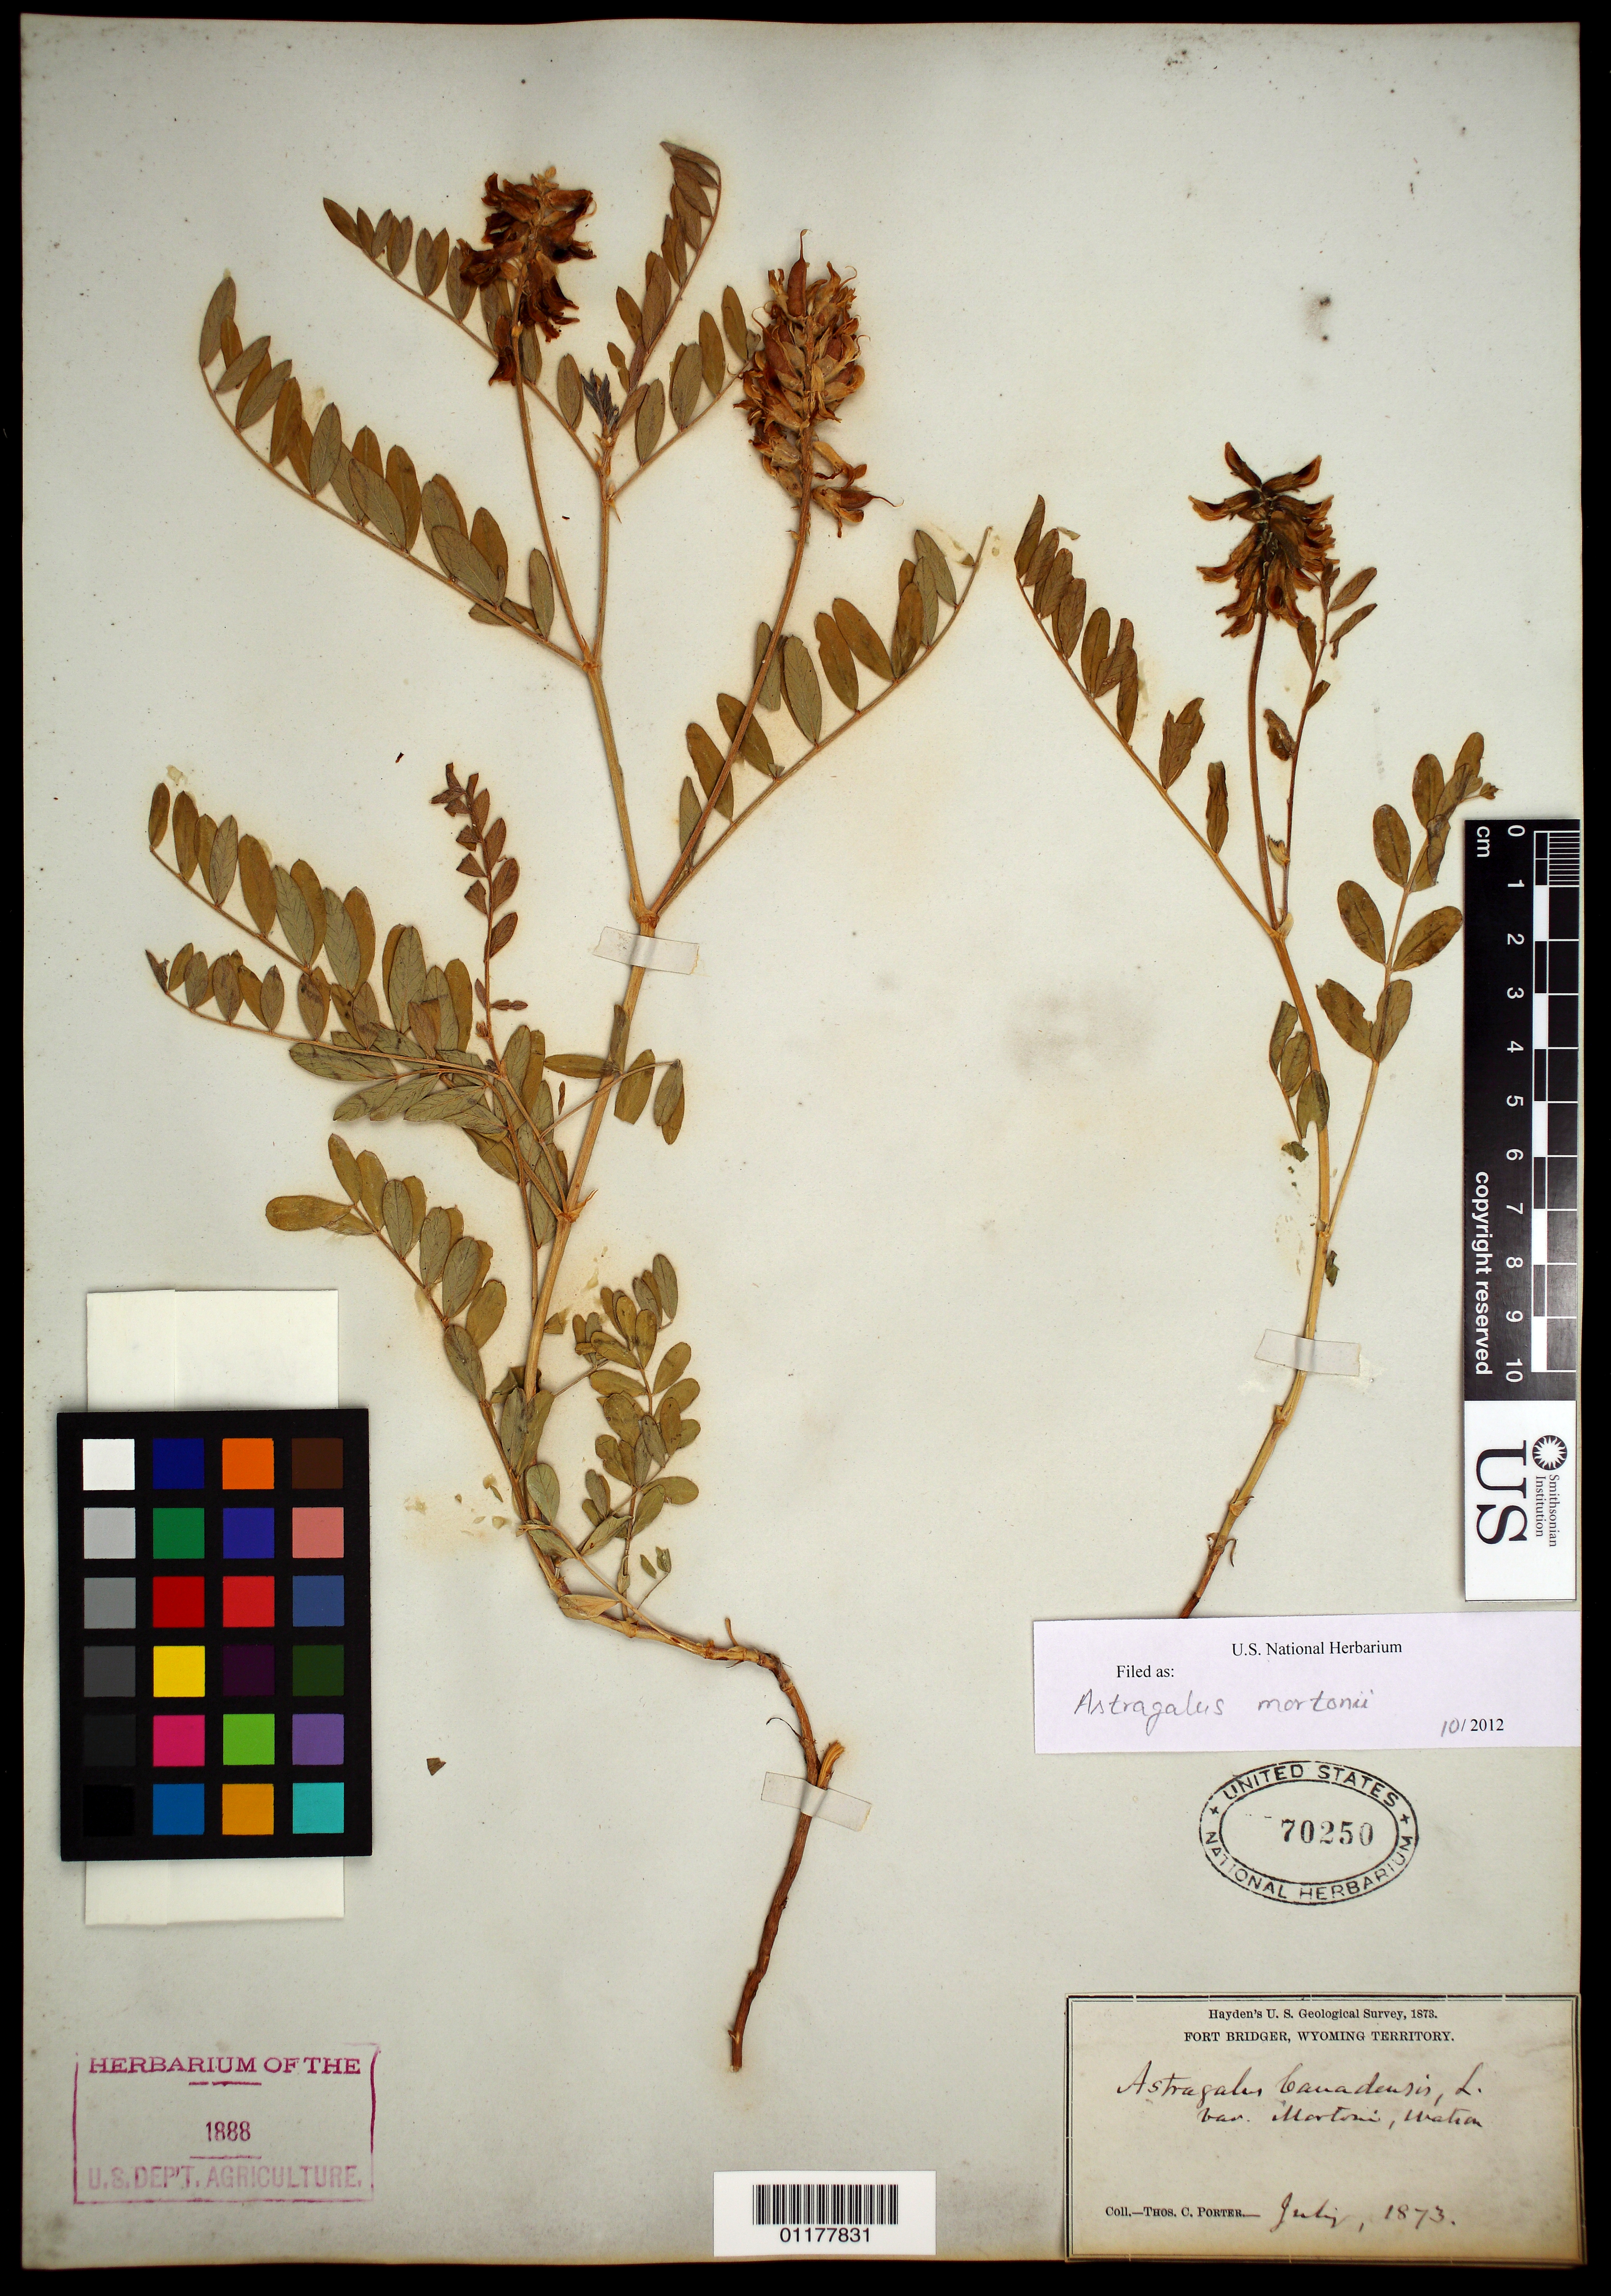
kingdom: Plantae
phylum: Tracheophyta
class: Magnoliopsida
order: Fabales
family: Fabaceae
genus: Astragalus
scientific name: Astragalus mortonii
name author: Nutt.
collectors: T. C. Porter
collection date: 1873-07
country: United States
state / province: Wyoming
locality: Fort Bridger, Wyoming Territory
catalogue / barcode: US 70250